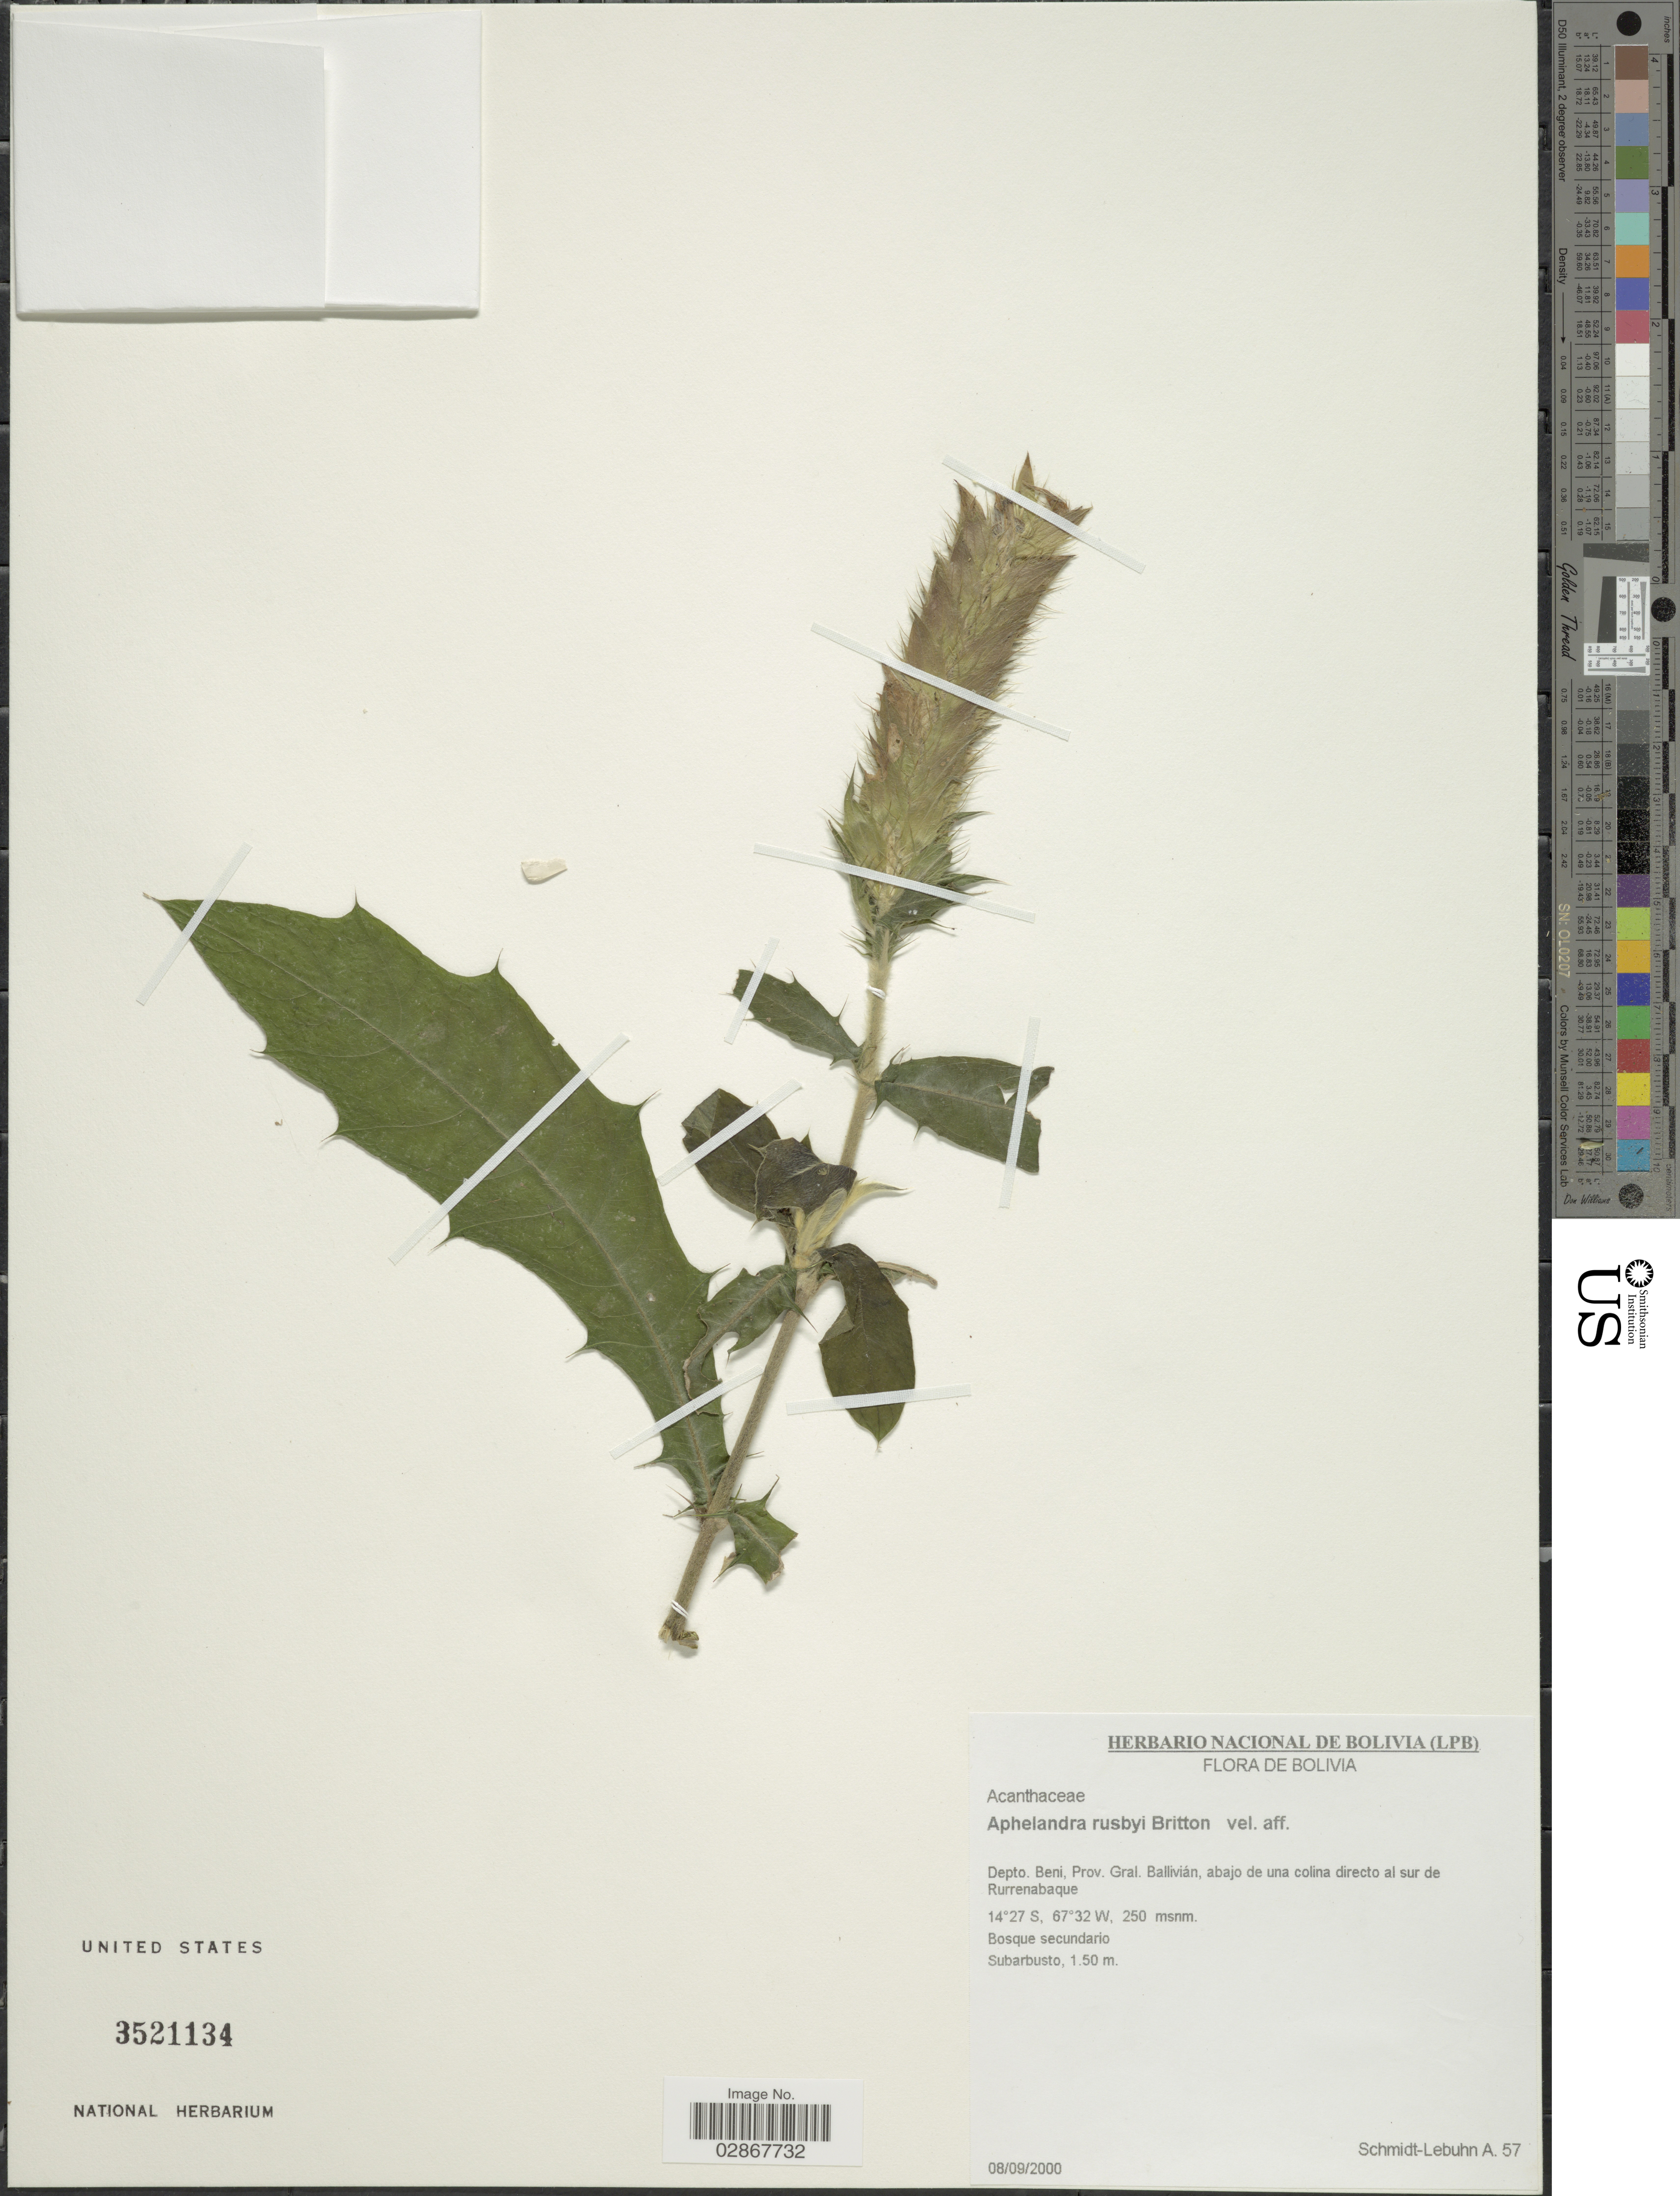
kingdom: Plantae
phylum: Tracheophyta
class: Magnoliopsida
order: Lamiales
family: Acanthaceae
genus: Aphelandra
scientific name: Aphelandra rusbyi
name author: Britton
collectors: A. Schmidt-Lebuhn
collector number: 57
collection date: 2000-09-08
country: Bolivia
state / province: Beni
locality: Depto. Beni, Prov. Gral. Ballivián, abajo de una colina directo al sur de Rurrenabaque.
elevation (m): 250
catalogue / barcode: US 3521134